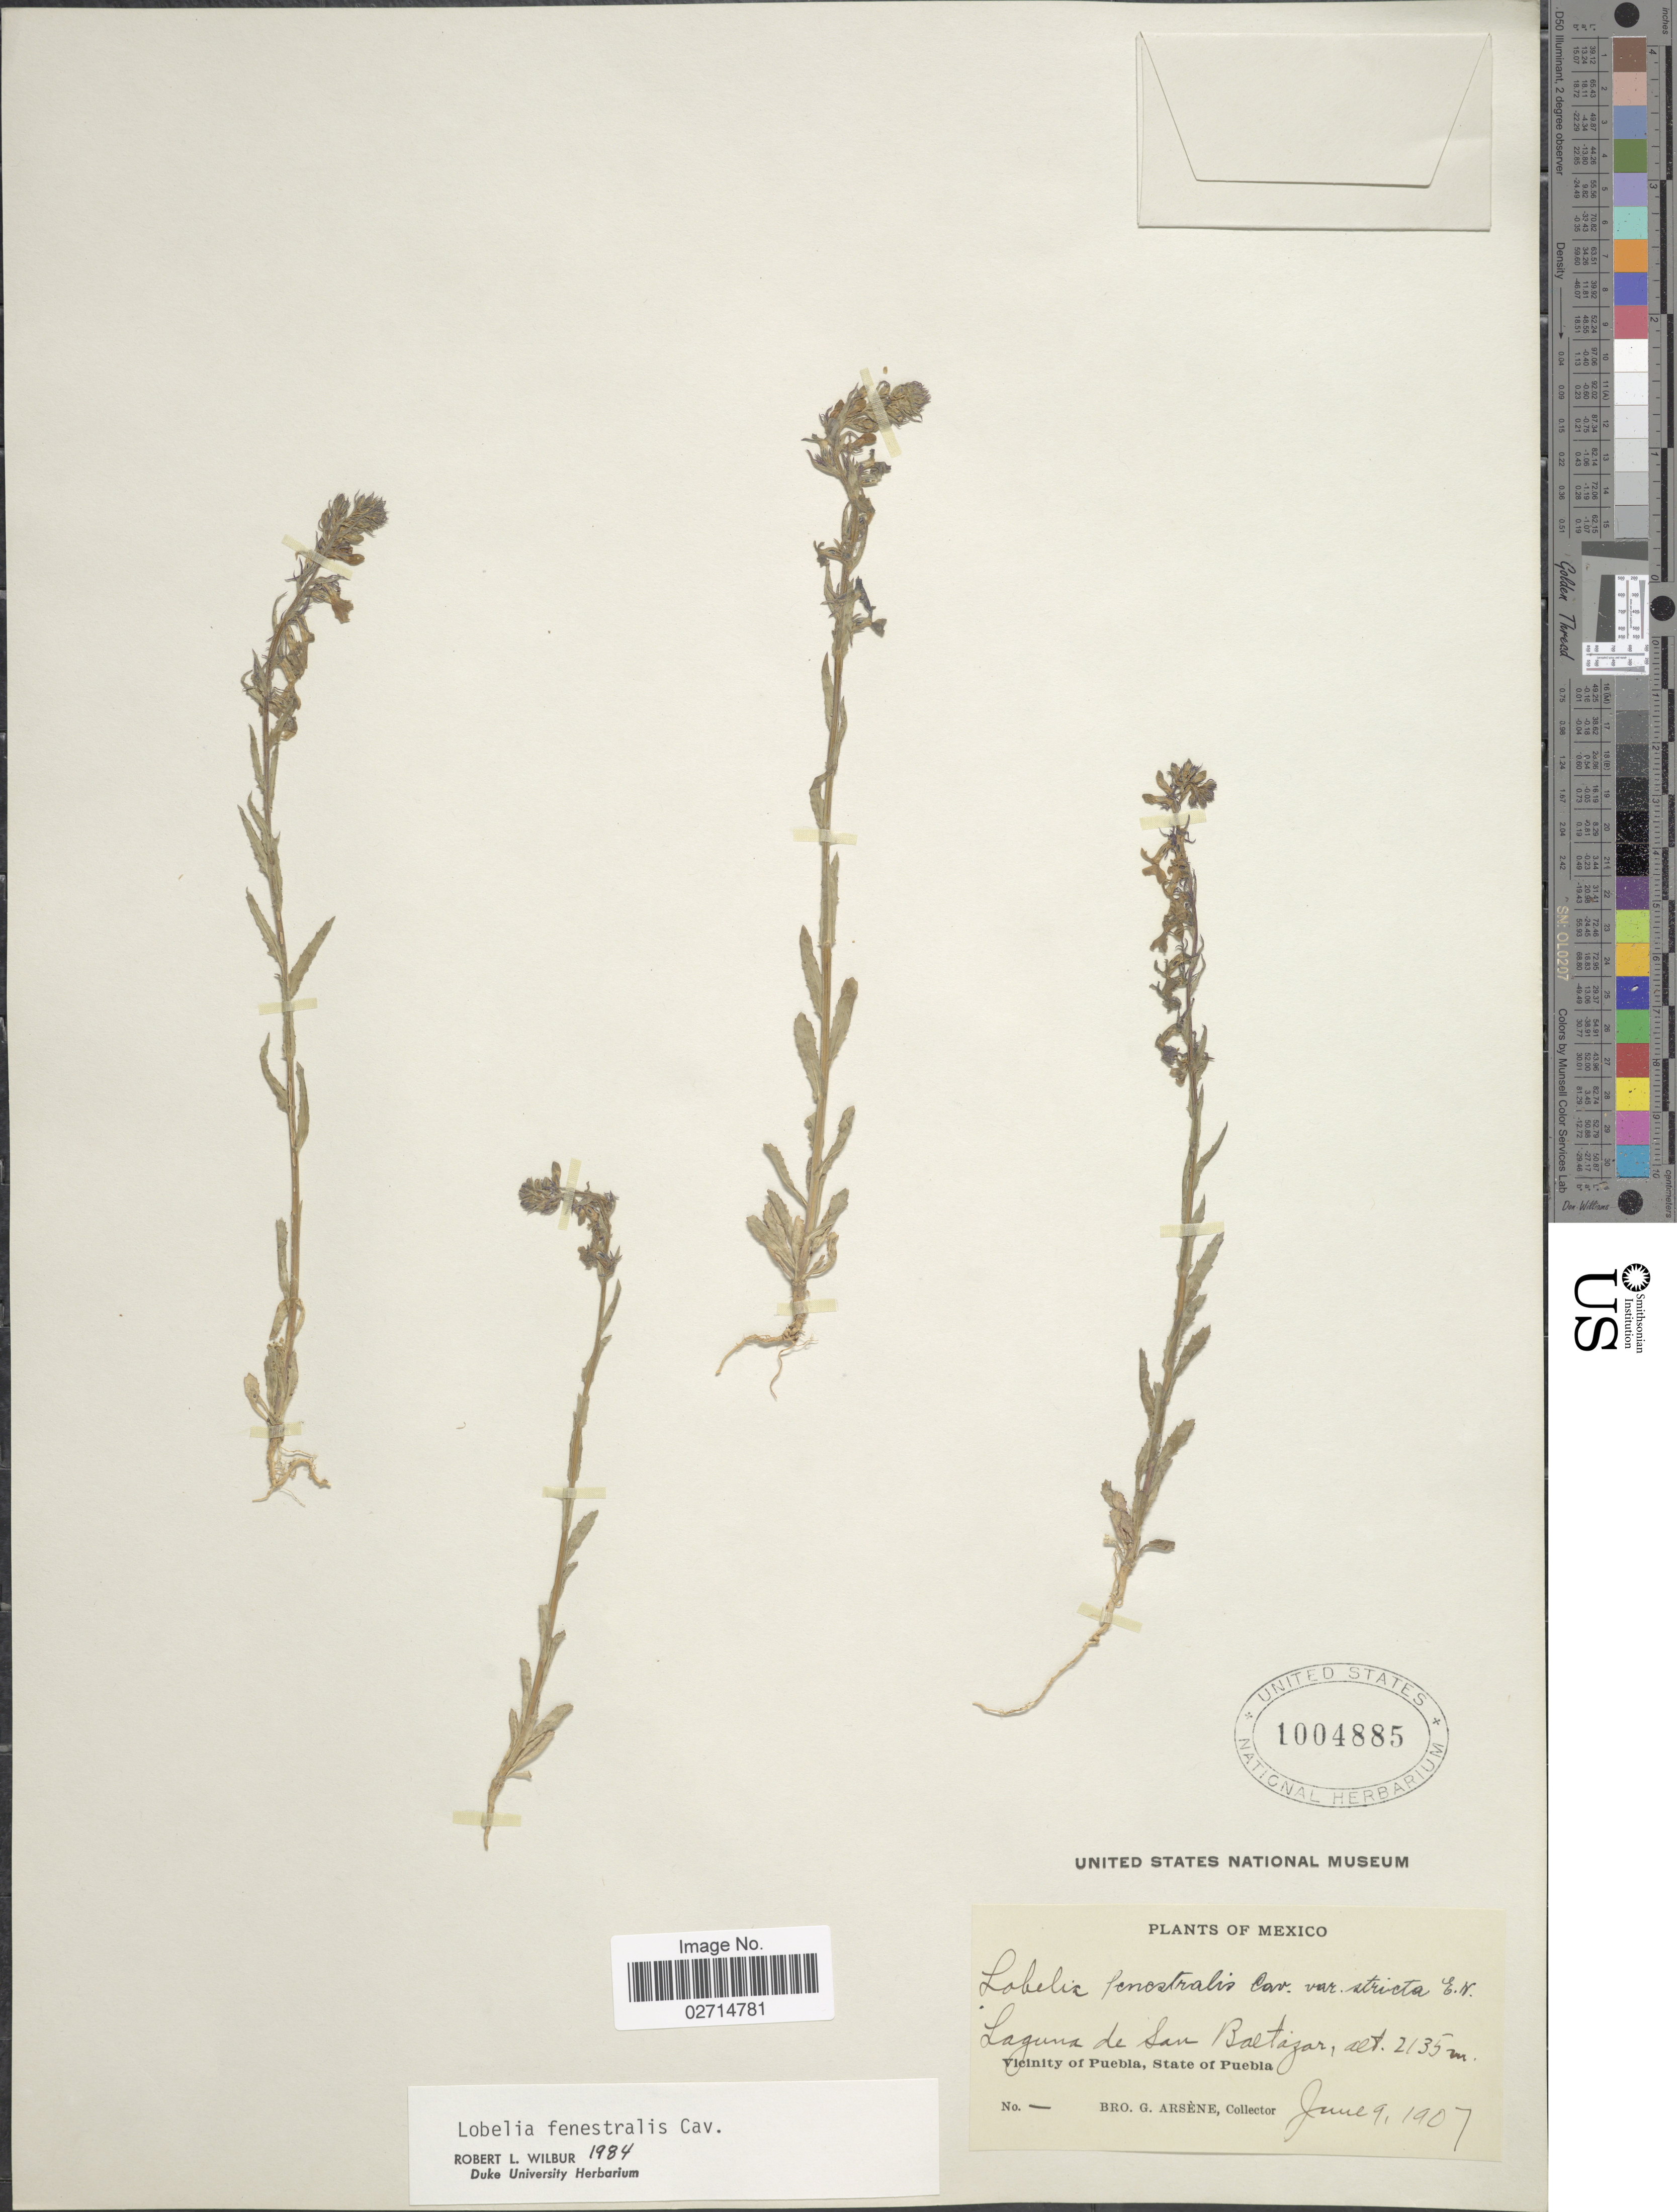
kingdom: Plantae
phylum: Tracheophyta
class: Magnoliopsida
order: Asterales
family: Campanulaceae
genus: Lobelia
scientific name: Lobelia fenestralis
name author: Cav.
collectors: Bro. G. Arsène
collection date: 1907-06-09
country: Mexico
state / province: Puebla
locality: Laguna de San Baltazar. Vicinity of Puebla.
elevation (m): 2135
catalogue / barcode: US 1004885